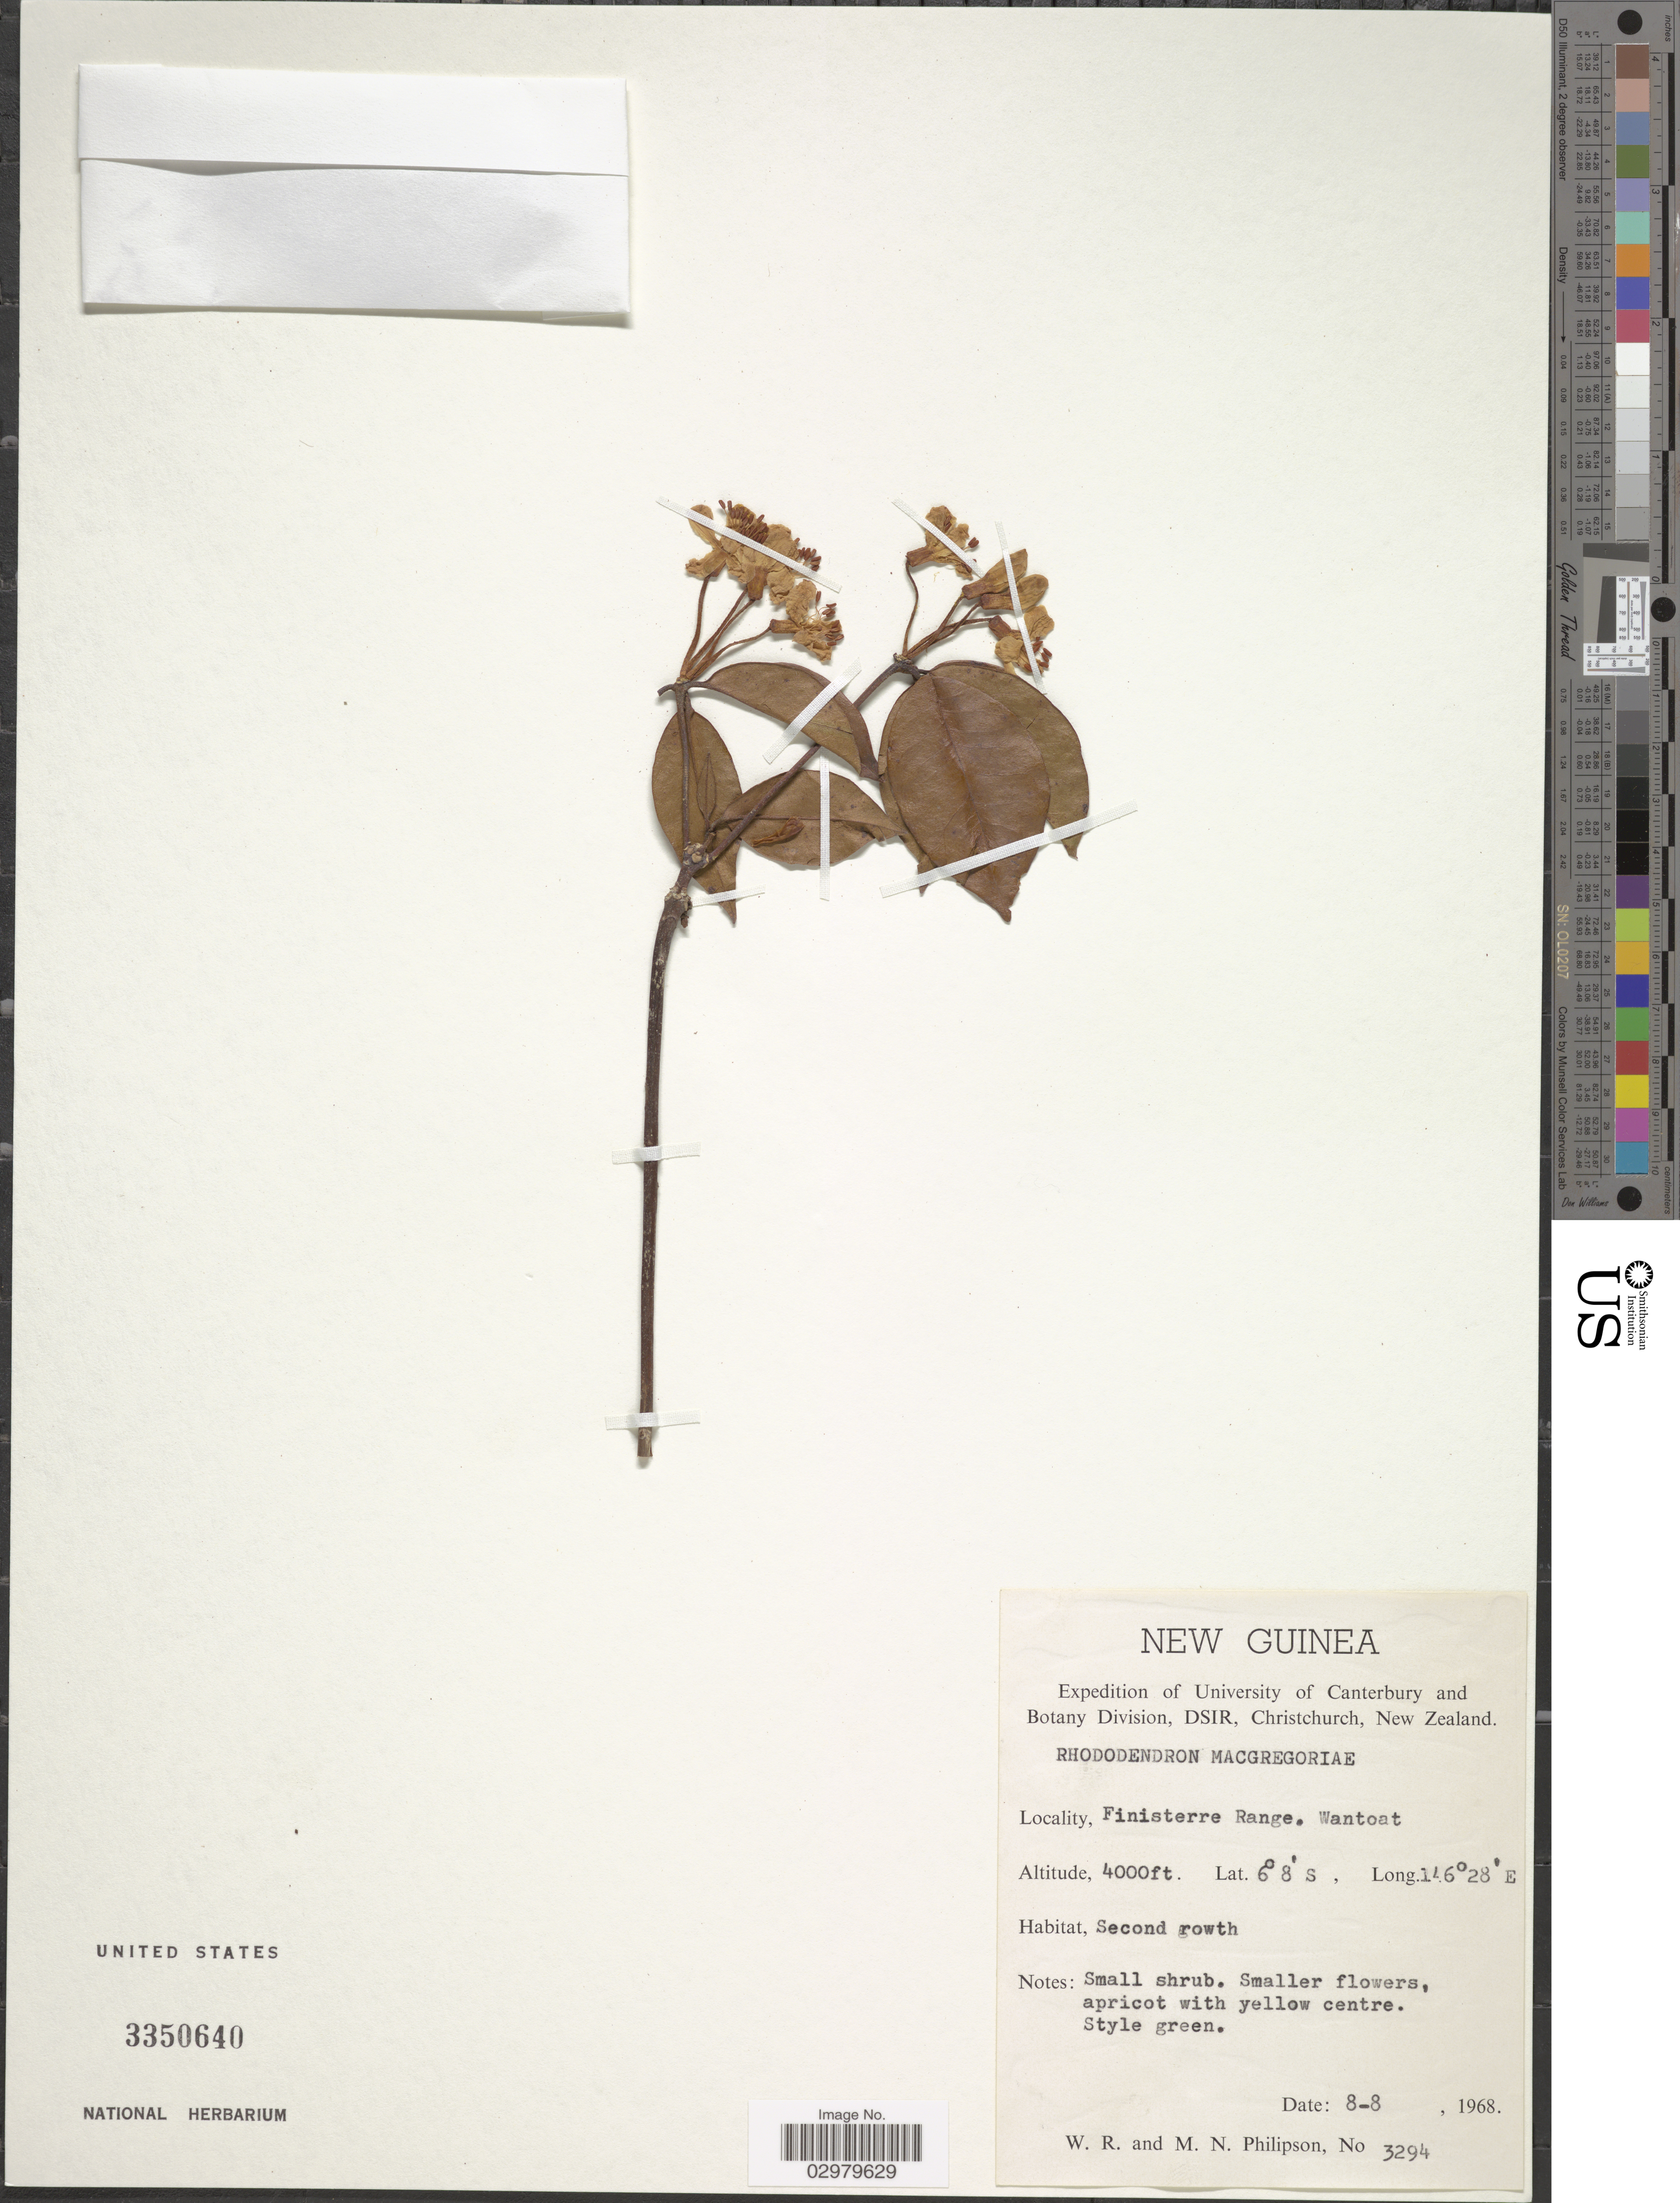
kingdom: Plantae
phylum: Tracheophyta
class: Magnoliopsida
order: Ericales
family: Ericaceae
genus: Rhododendron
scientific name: Rhododendron macgregoriae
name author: F. Muell.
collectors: W. R. Philipson & M. Philipson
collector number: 3294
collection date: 1968-08-08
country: Papua New Guinea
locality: New Guinea. Finisterre Range. Wantoat.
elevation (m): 1219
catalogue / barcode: US 3350640